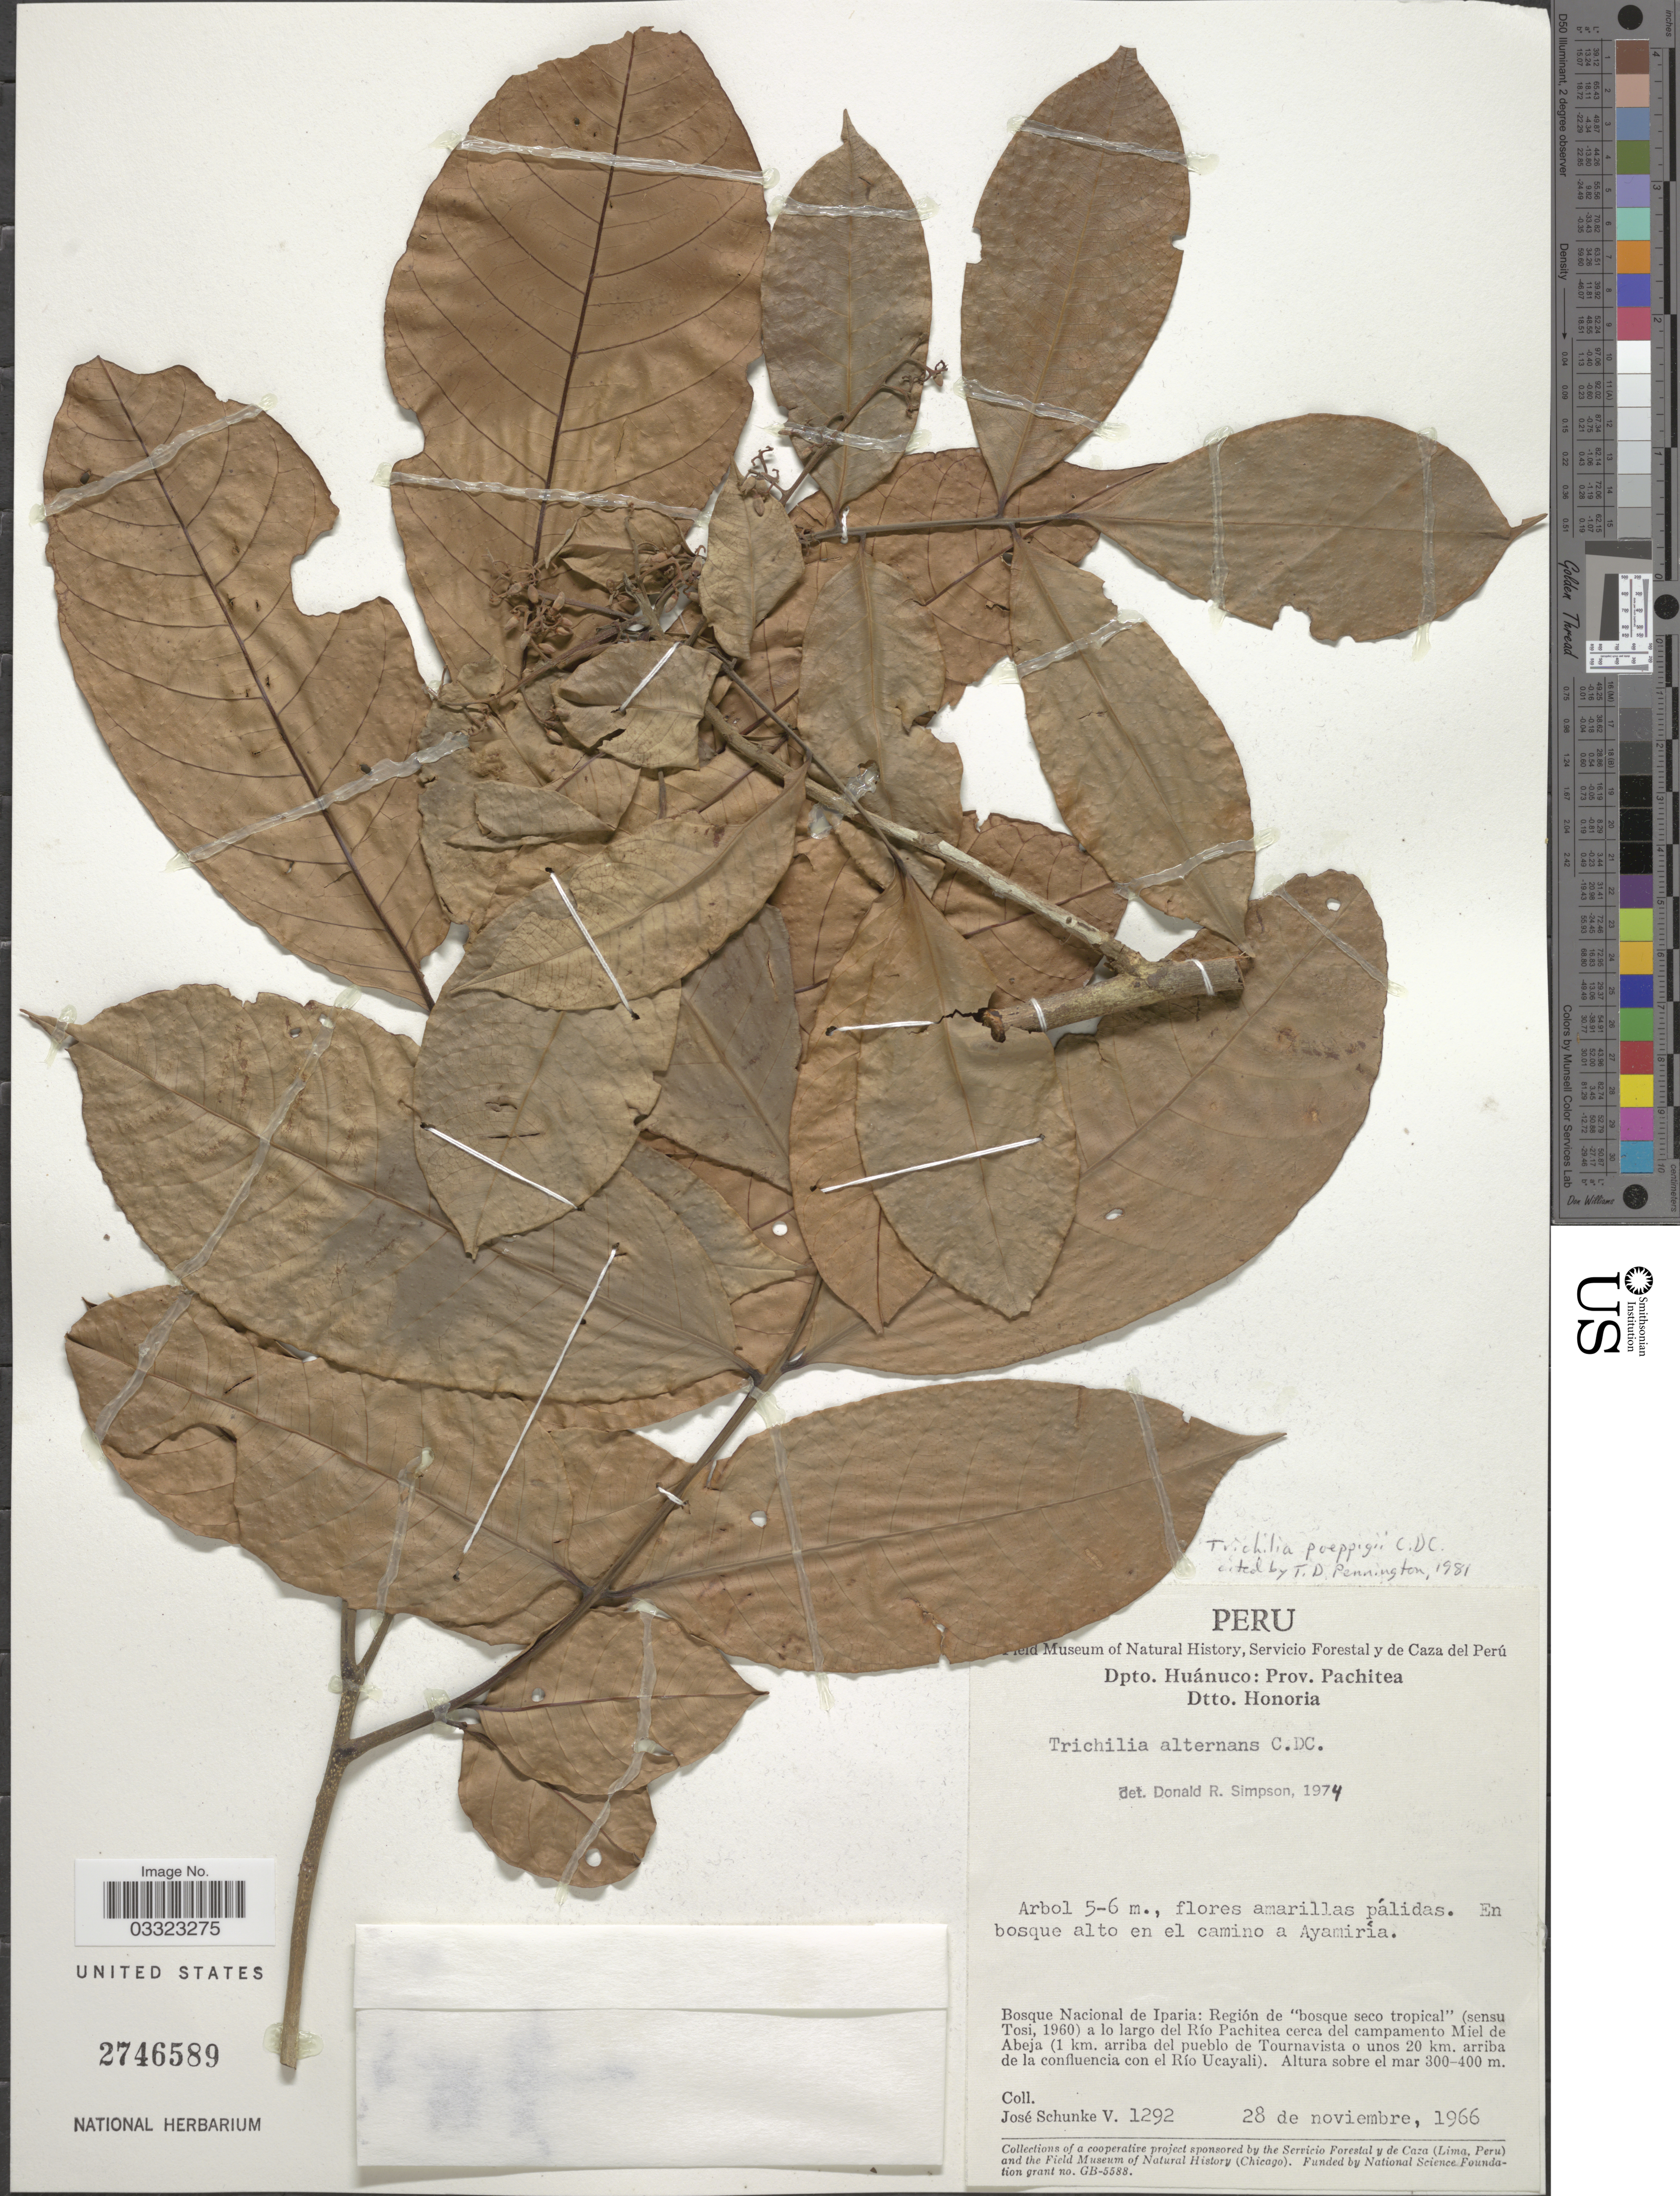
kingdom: Plantae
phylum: Tracheophyta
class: Magnoliopsida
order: Sapindales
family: Meliaceae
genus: Trichilia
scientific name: Trichilia poeppigii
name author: C. DC.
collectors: J. Schunke Vigo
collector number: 1292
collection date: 1966-11-28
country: Peru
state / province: Huánuco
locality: Dpto. Huánuco: Prov. Pachitea. Dtto. Honoria. En bosque alto en el camino a Ayamiría. Bosque Nacional de Iparia: Región de "bosque seco tropical" (sensu Tosi, 1960) a lo largo del Río Pachitea cerca del campamento Miel de Abeja (1 km. arriba del pueblo de Tournavista o unos 20 km. arriba de la confluencia con el Río Ucayali).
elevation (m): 300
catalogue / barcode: US 2746589